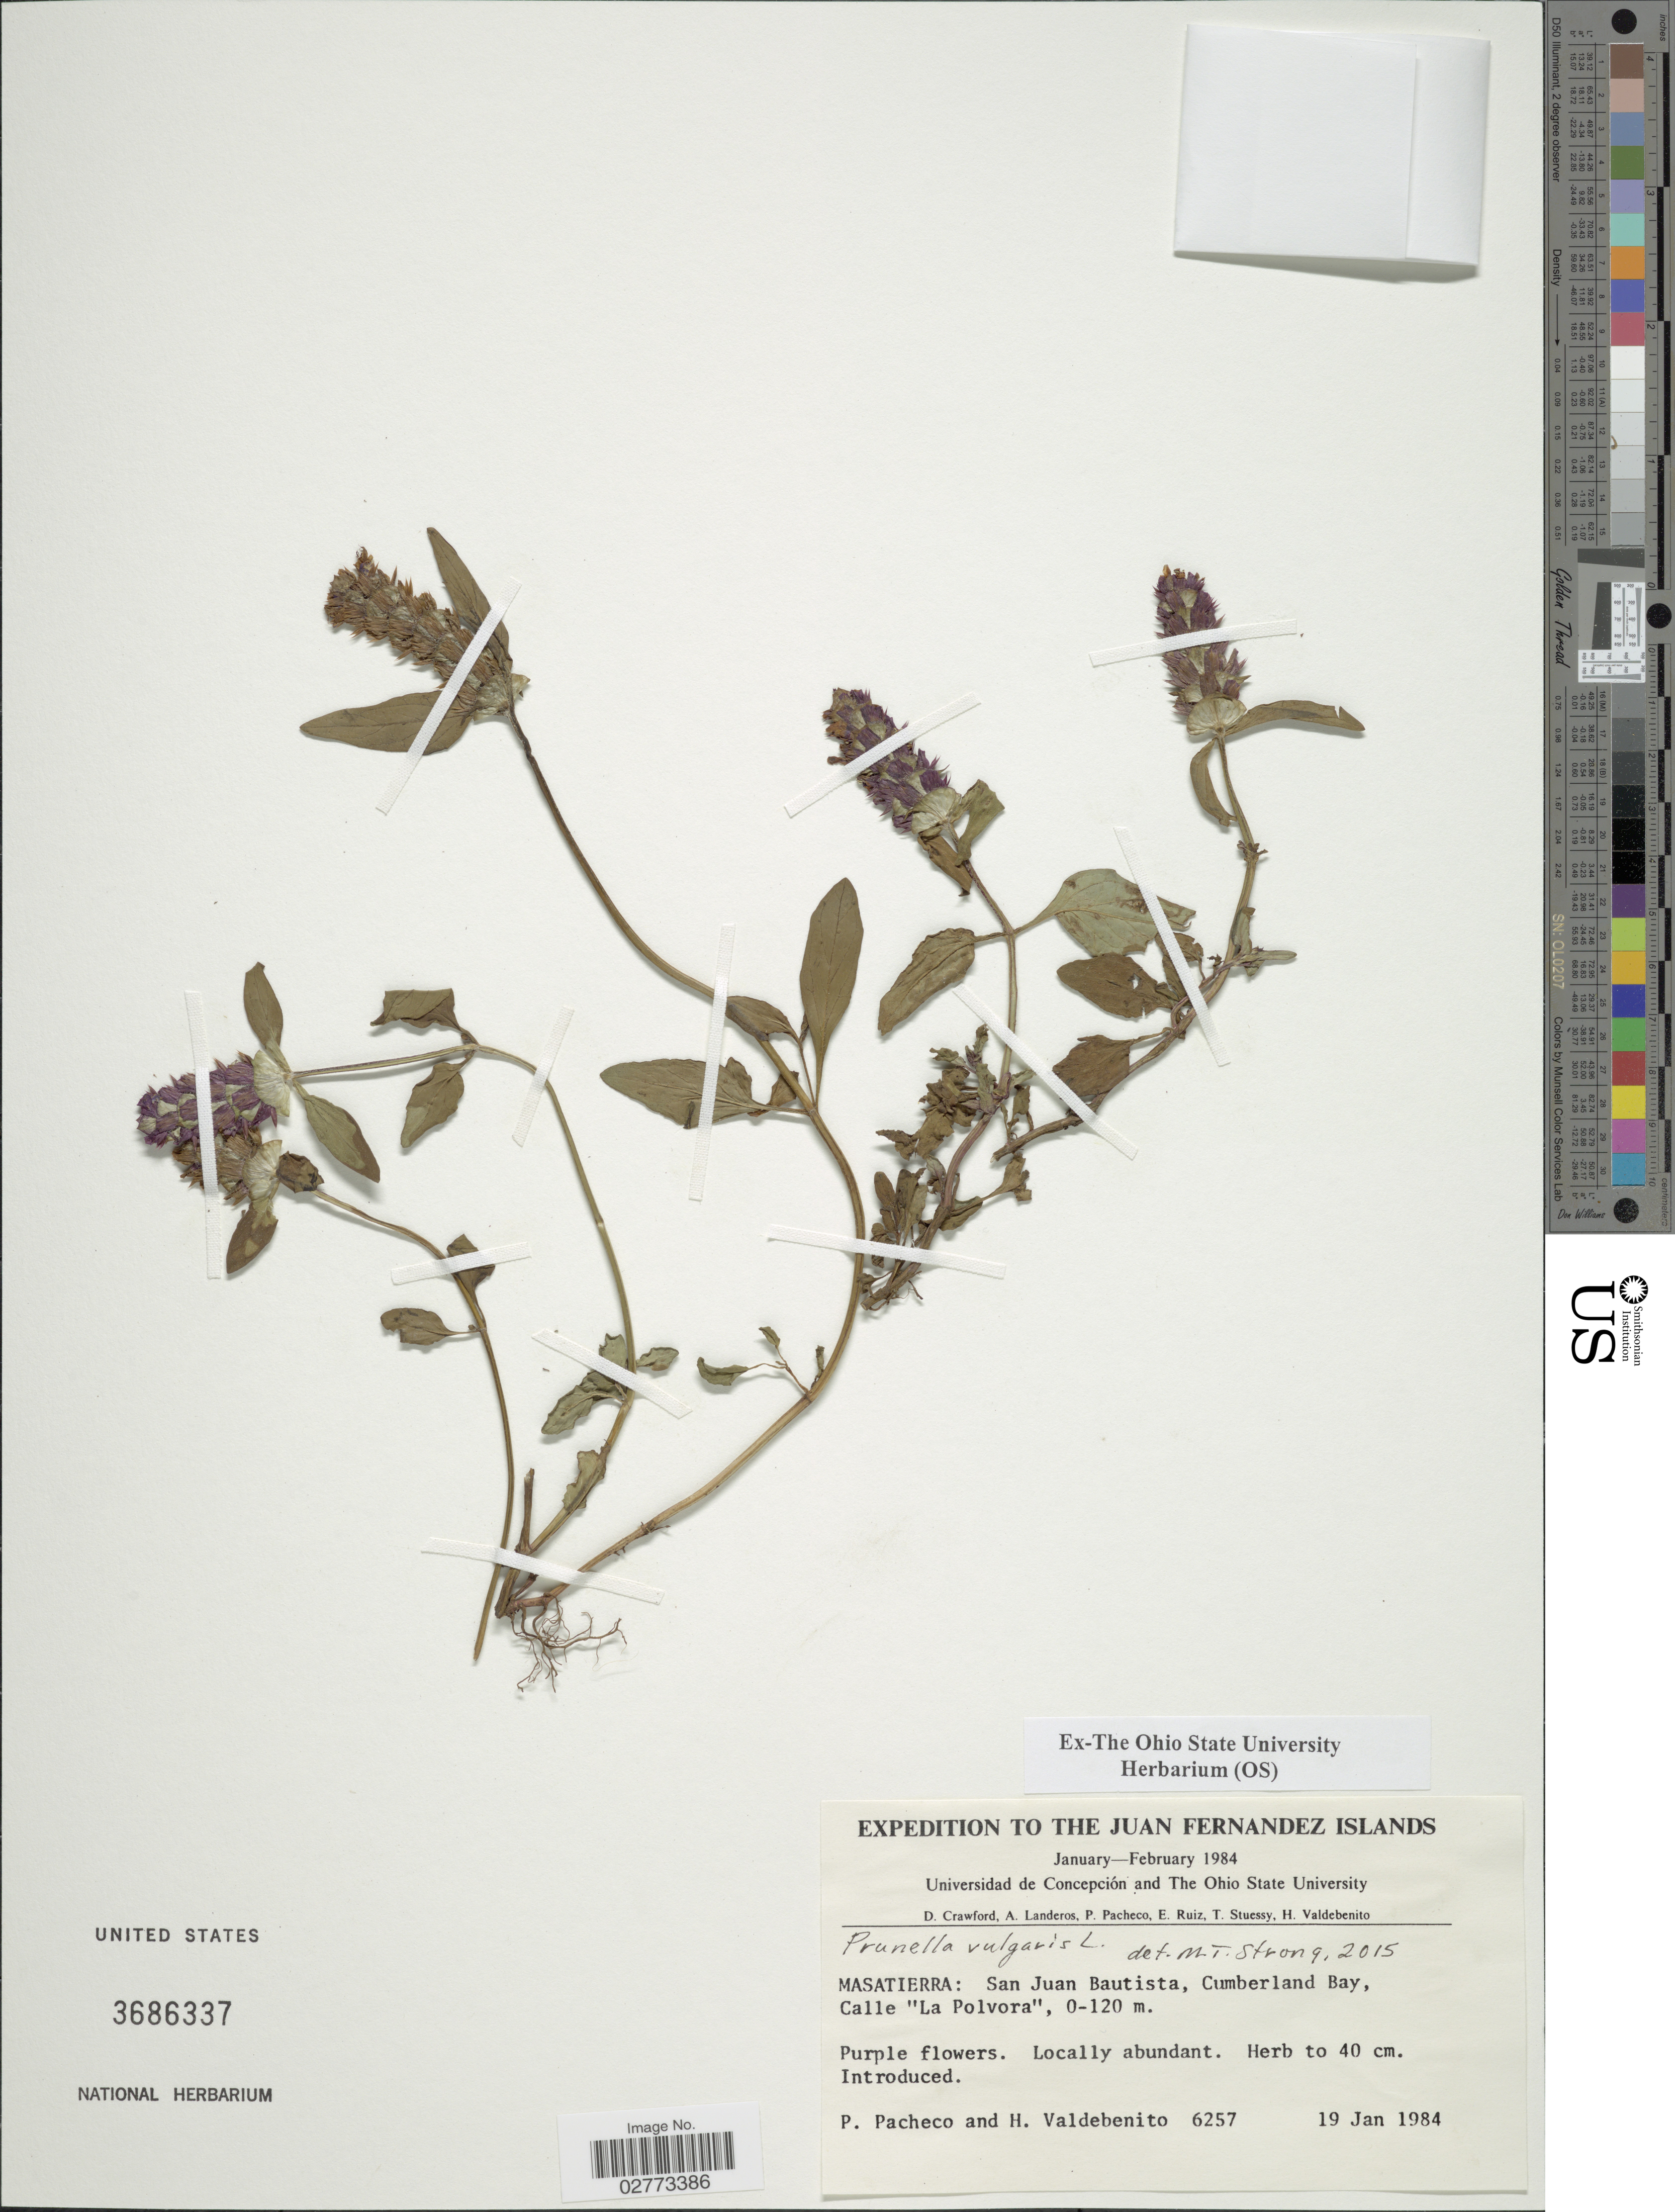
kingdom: Plantae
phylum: Tracheophyta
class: Magnoliopsida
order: Lamiales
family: Lamiaceae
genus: Prunella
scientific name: Prunella vulgaris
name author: L.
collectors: P. Pacheco, H. Valdebenito, D. Crawford, A. Landeros & et al.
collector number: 6257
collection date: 1984-01-19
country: Chile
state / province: Valparaíso (V)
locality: Juan Fernandez Islands. Masatierra: San Juan Bautista, Cumberland Bay, Calle "La Polvora".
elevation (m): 0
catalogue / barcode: US 3686337